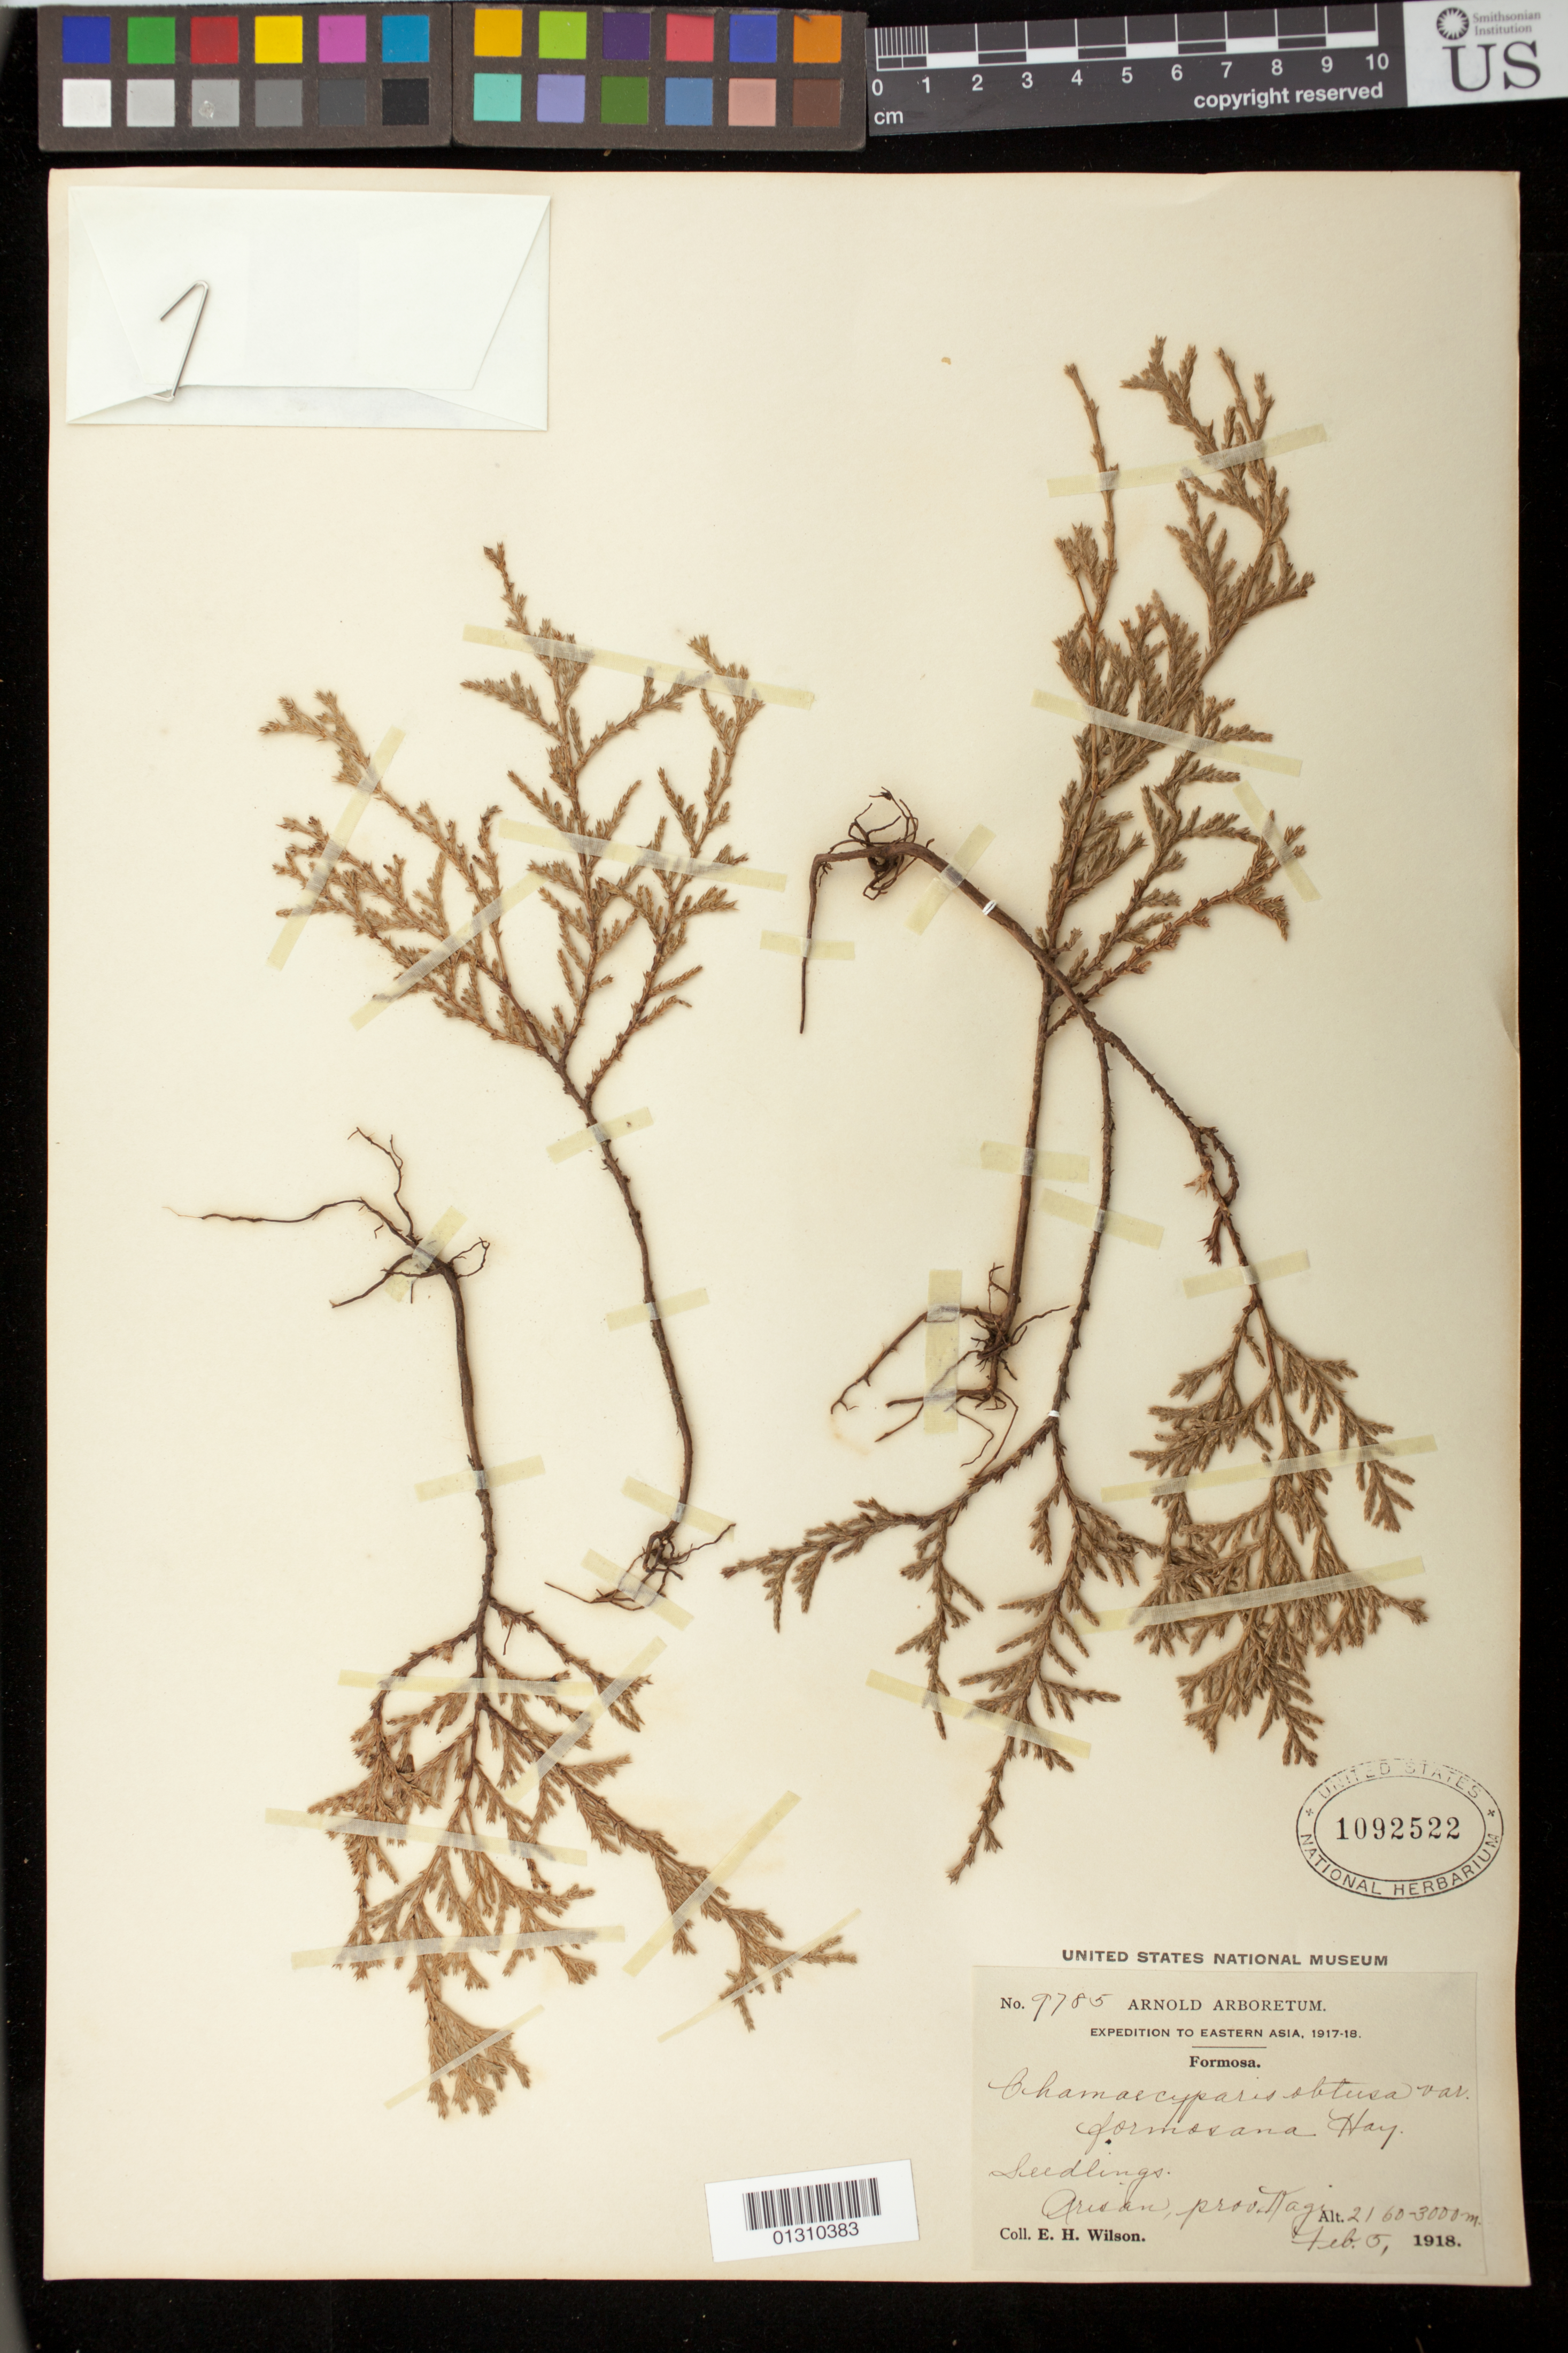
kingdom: Plantae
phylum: Tracheophyta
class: Pinopsida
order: Pinales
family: Cupressaceae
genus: Chamaecyparis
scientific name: Chamaecyparis pisifera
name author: (Siebold & Zucc.) Endl.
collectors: E. Wilson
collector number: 9785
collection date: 1918-02-05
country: Taiwan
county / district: Chiayi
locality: Arisan, prov. Kagi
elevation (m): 2160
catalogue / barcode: US 1092522